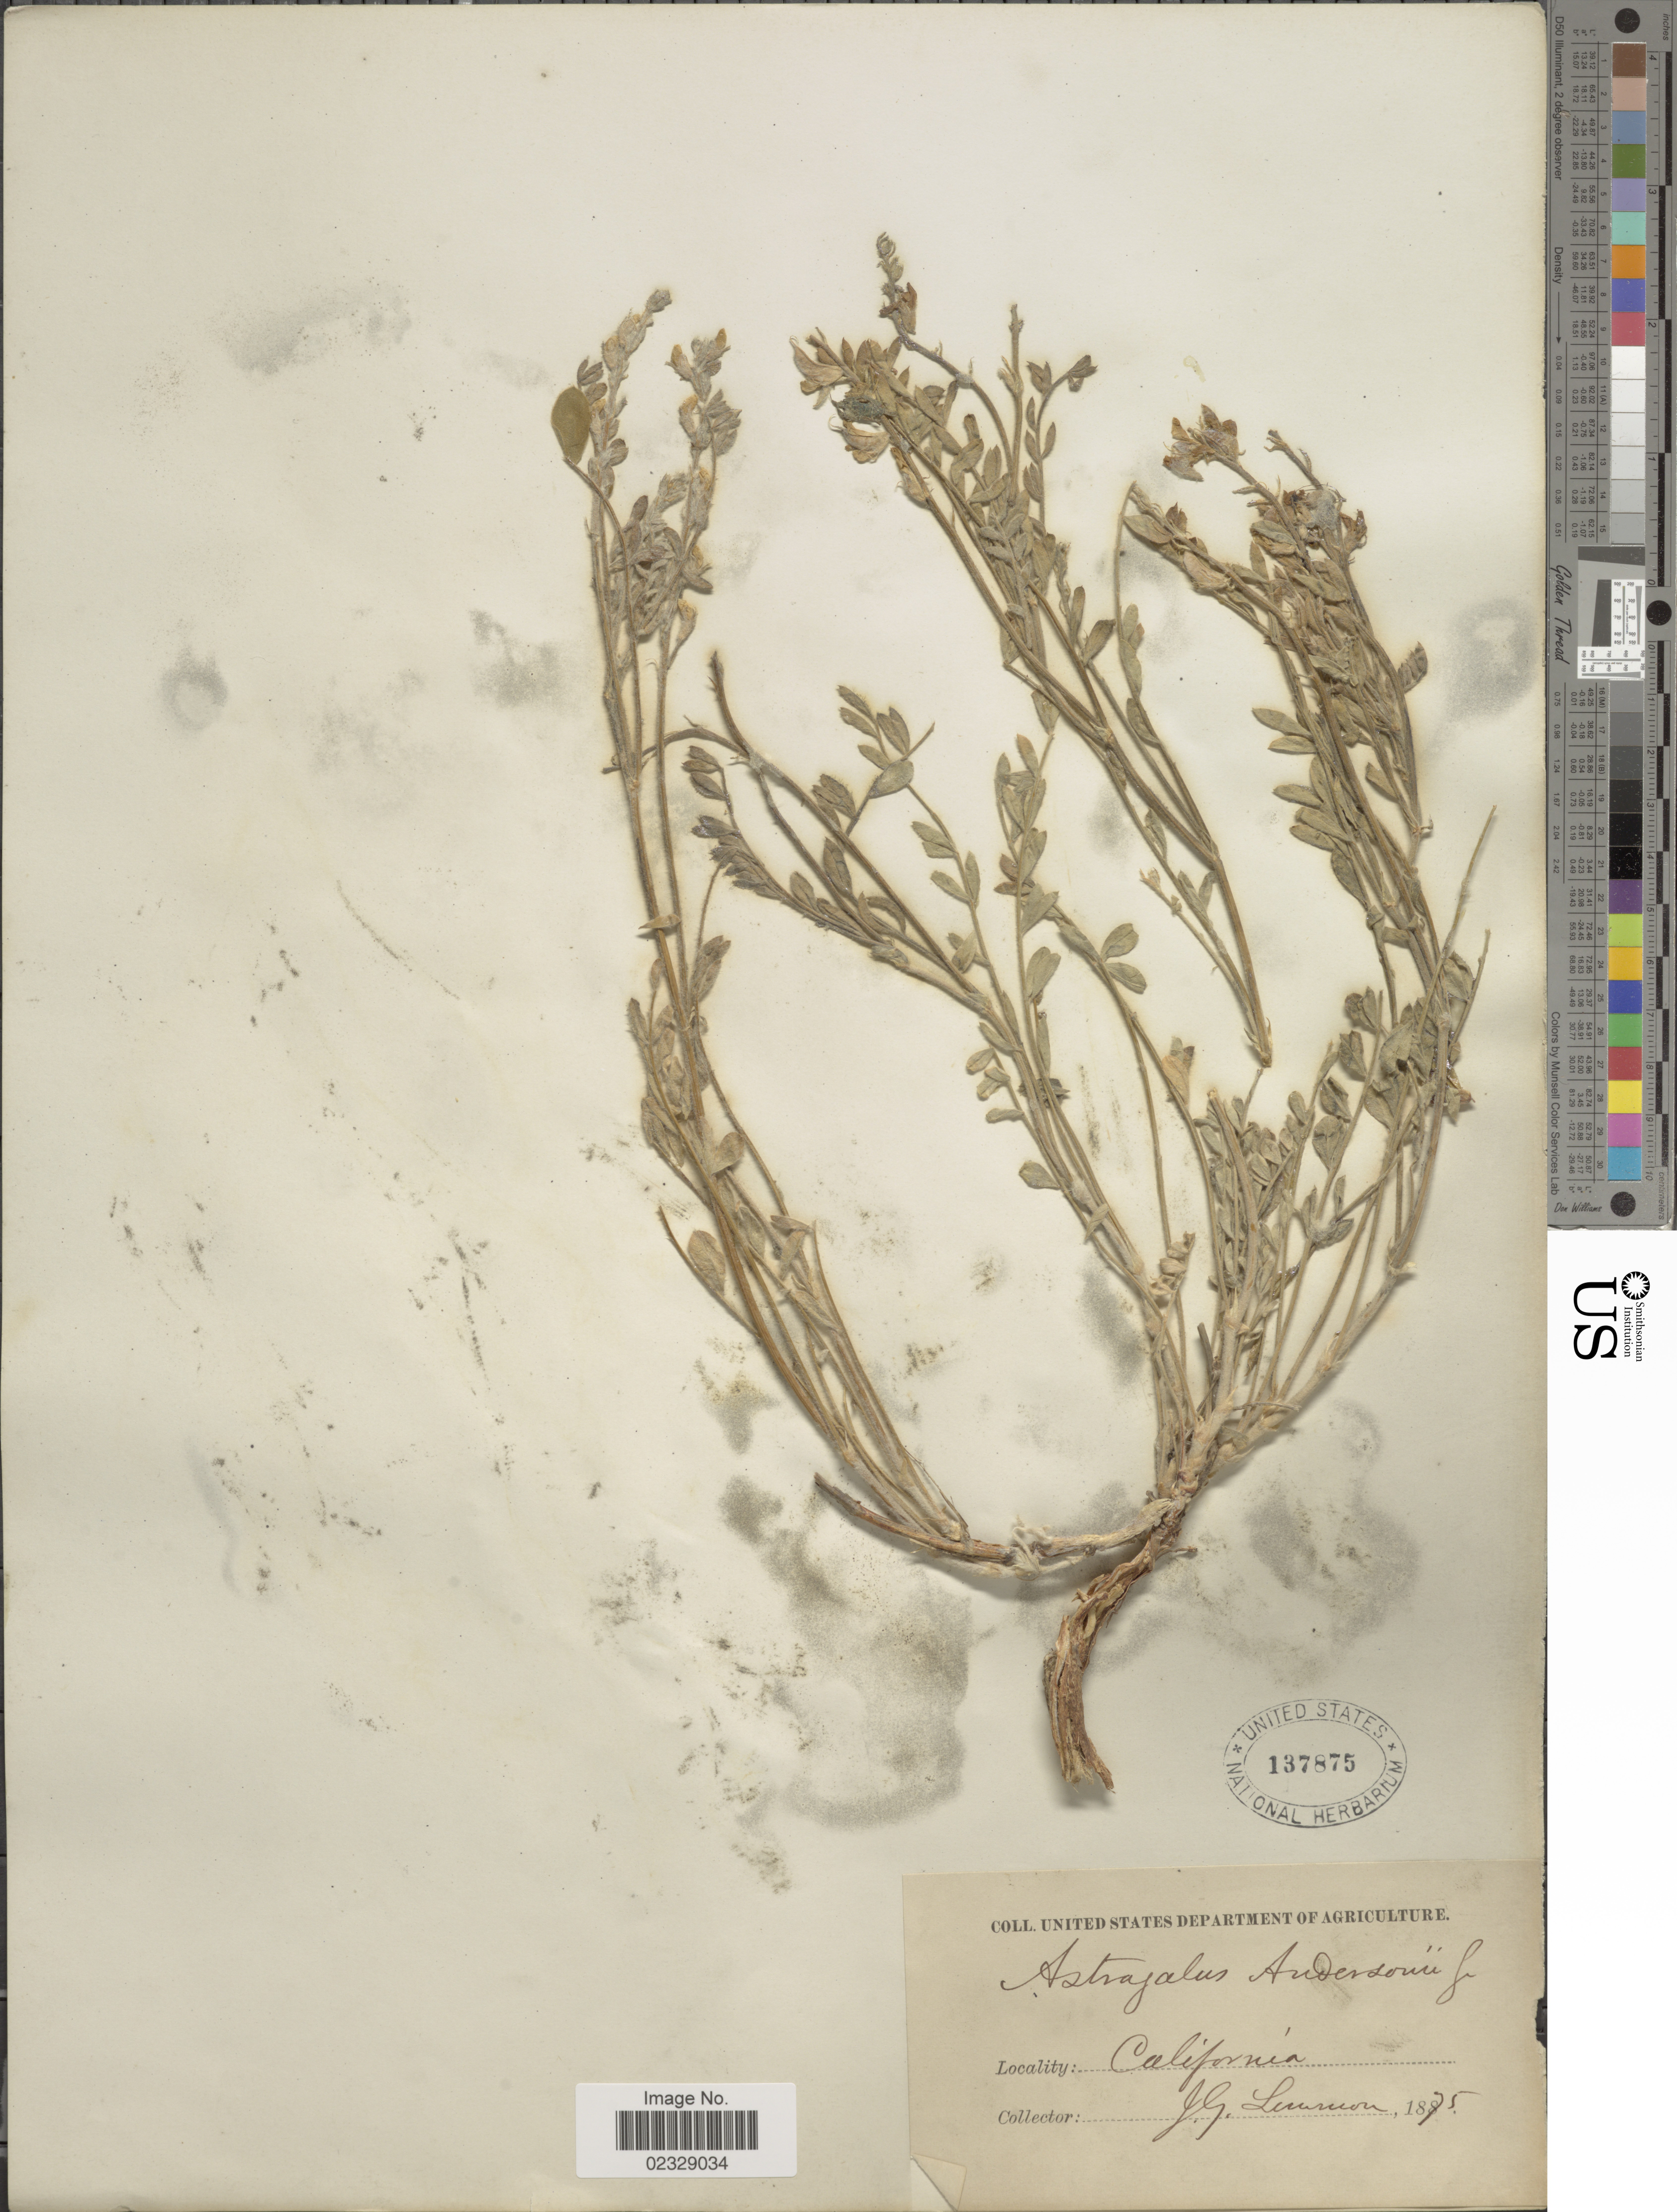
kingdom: Plantae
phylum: Tracheophyta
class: Magnoliopsida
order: Fabales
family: Fabaceae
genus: Astragalus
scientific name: Astragalus andersonii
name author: A. Gray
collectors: J. Lemmon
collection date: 1875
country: United States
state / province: California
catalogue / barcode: US 137875